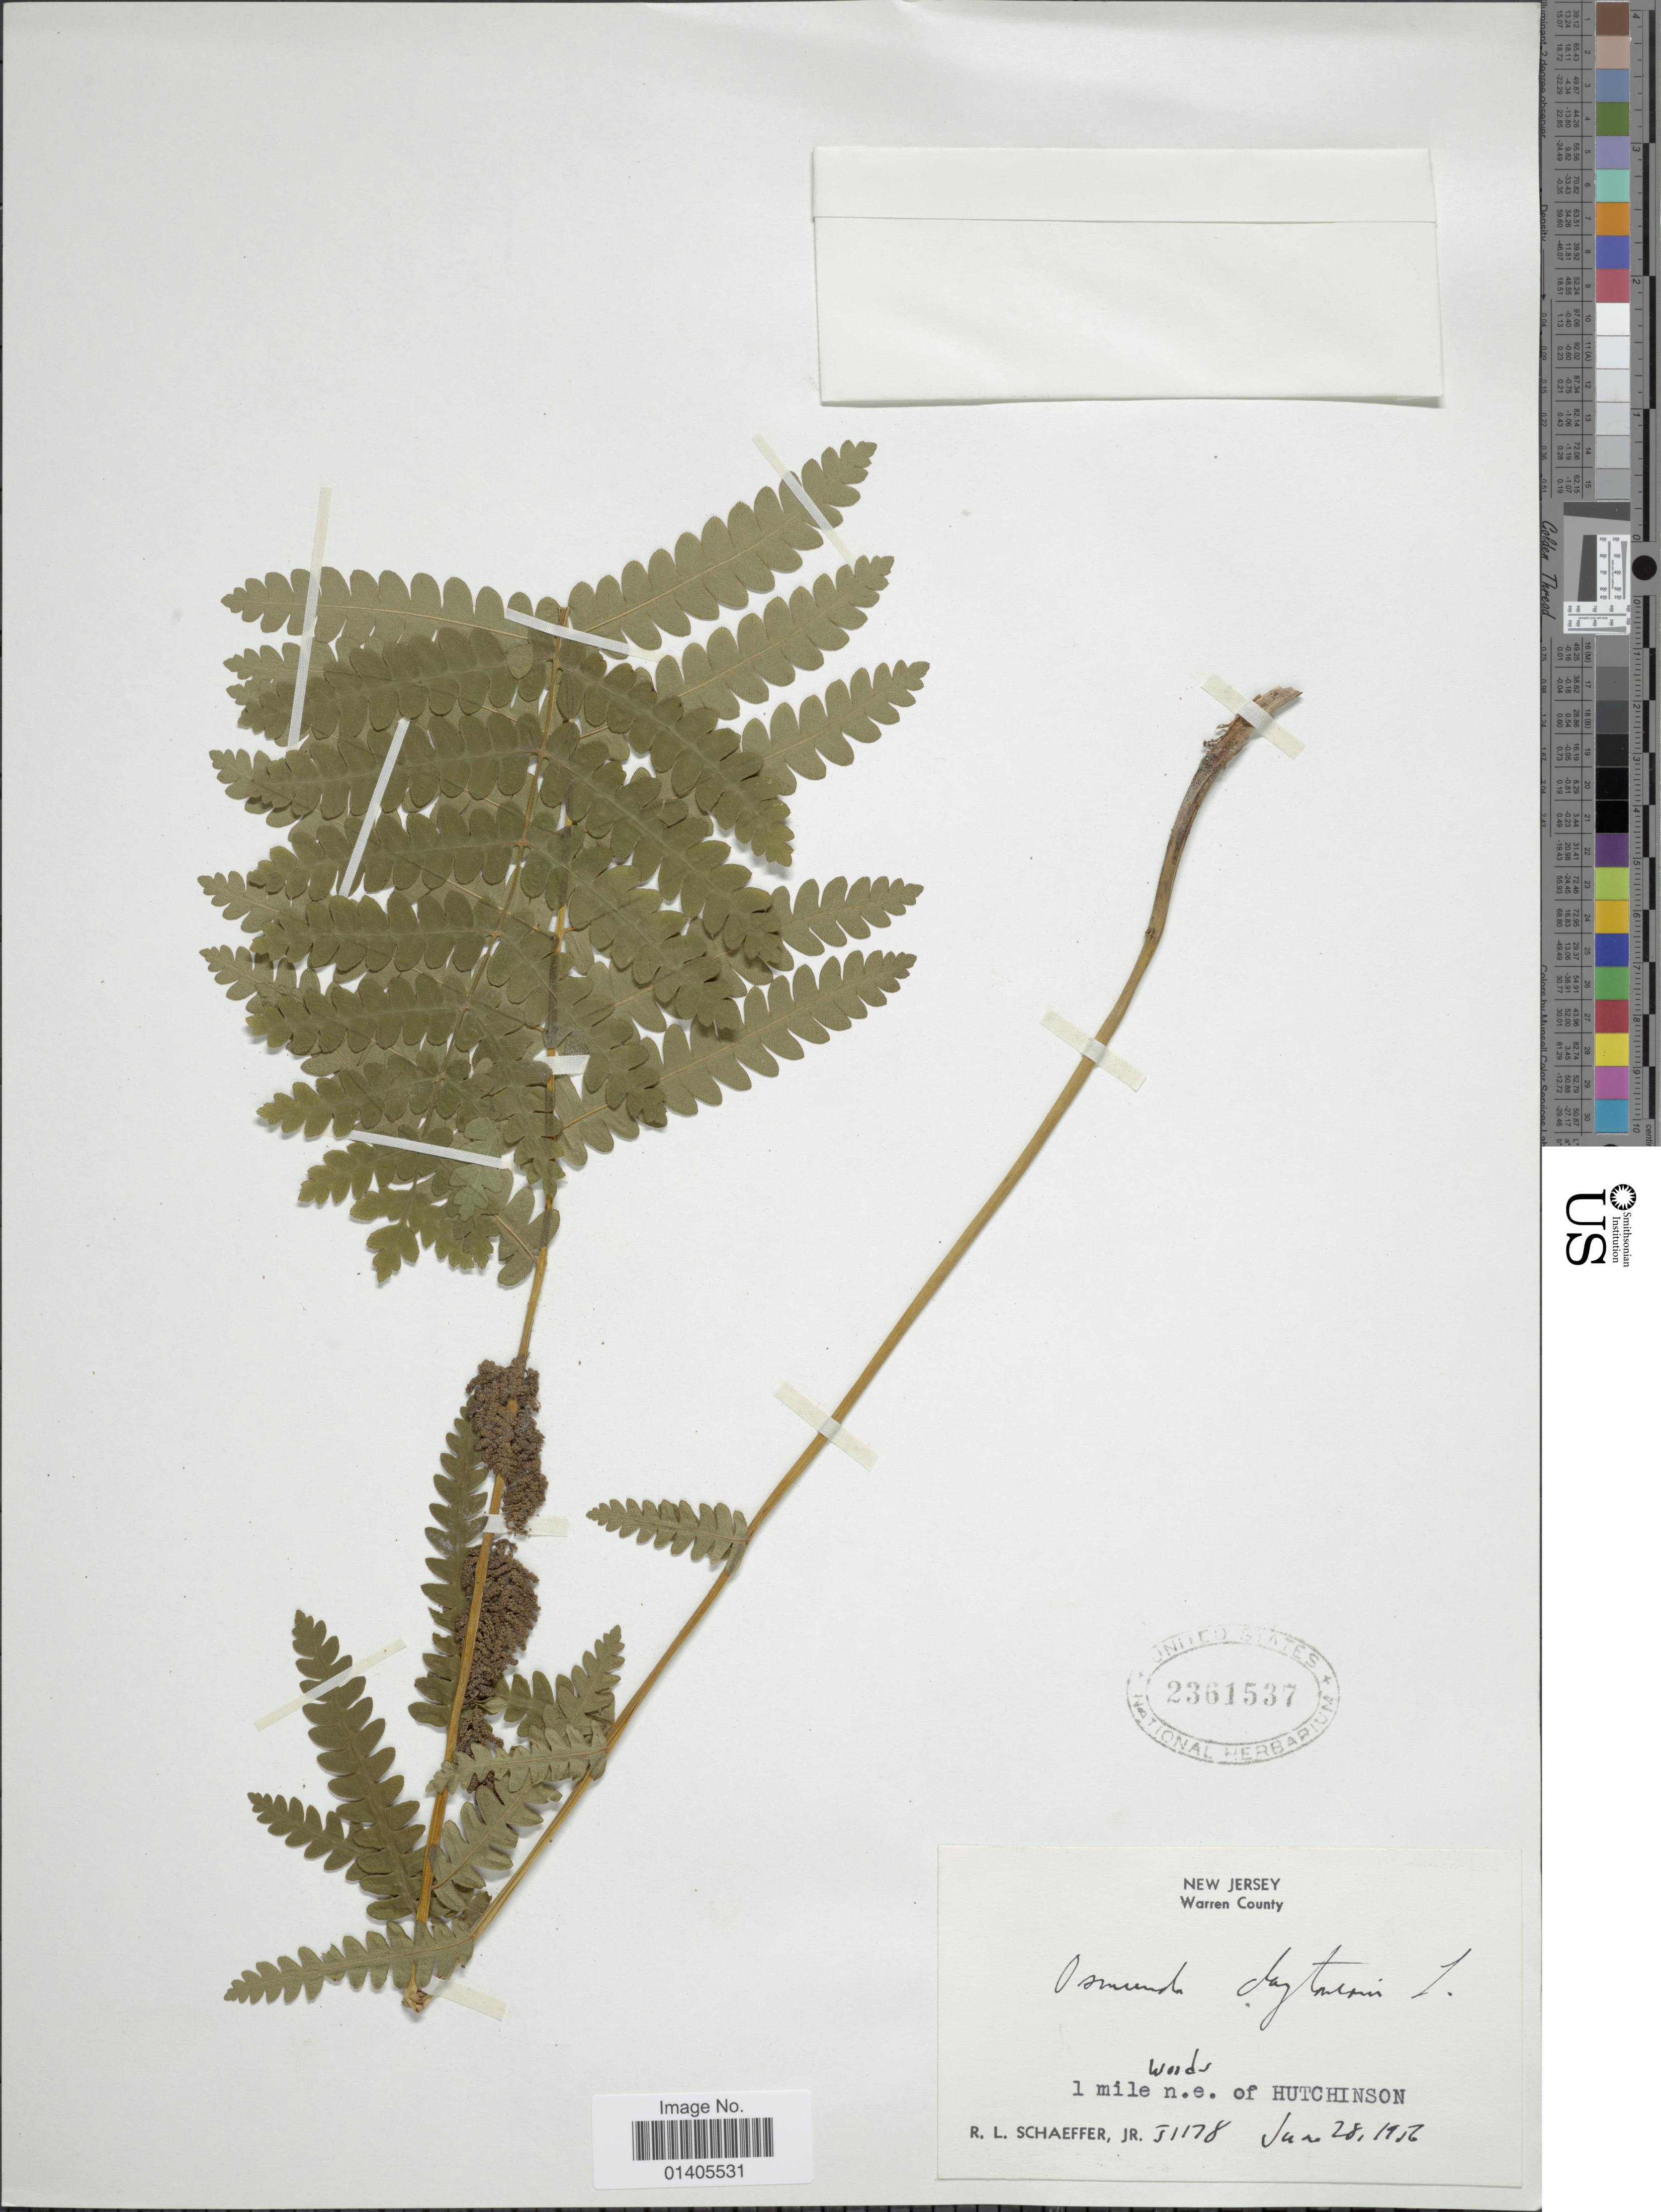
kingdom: Plantae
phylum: Tracheophyta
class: Polypodiopsida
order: Osmundales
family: Osmundaceae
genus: Osmunda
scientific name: Osmunda claytoniana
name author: (L.) Tagawa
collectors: R. L. Schaeffer Jr.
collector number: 51778*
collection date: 1912-06-28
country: United States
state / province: New Jersey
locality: Warren County, 1 mile n.e. of Hutchinson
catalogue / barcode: US 2361537